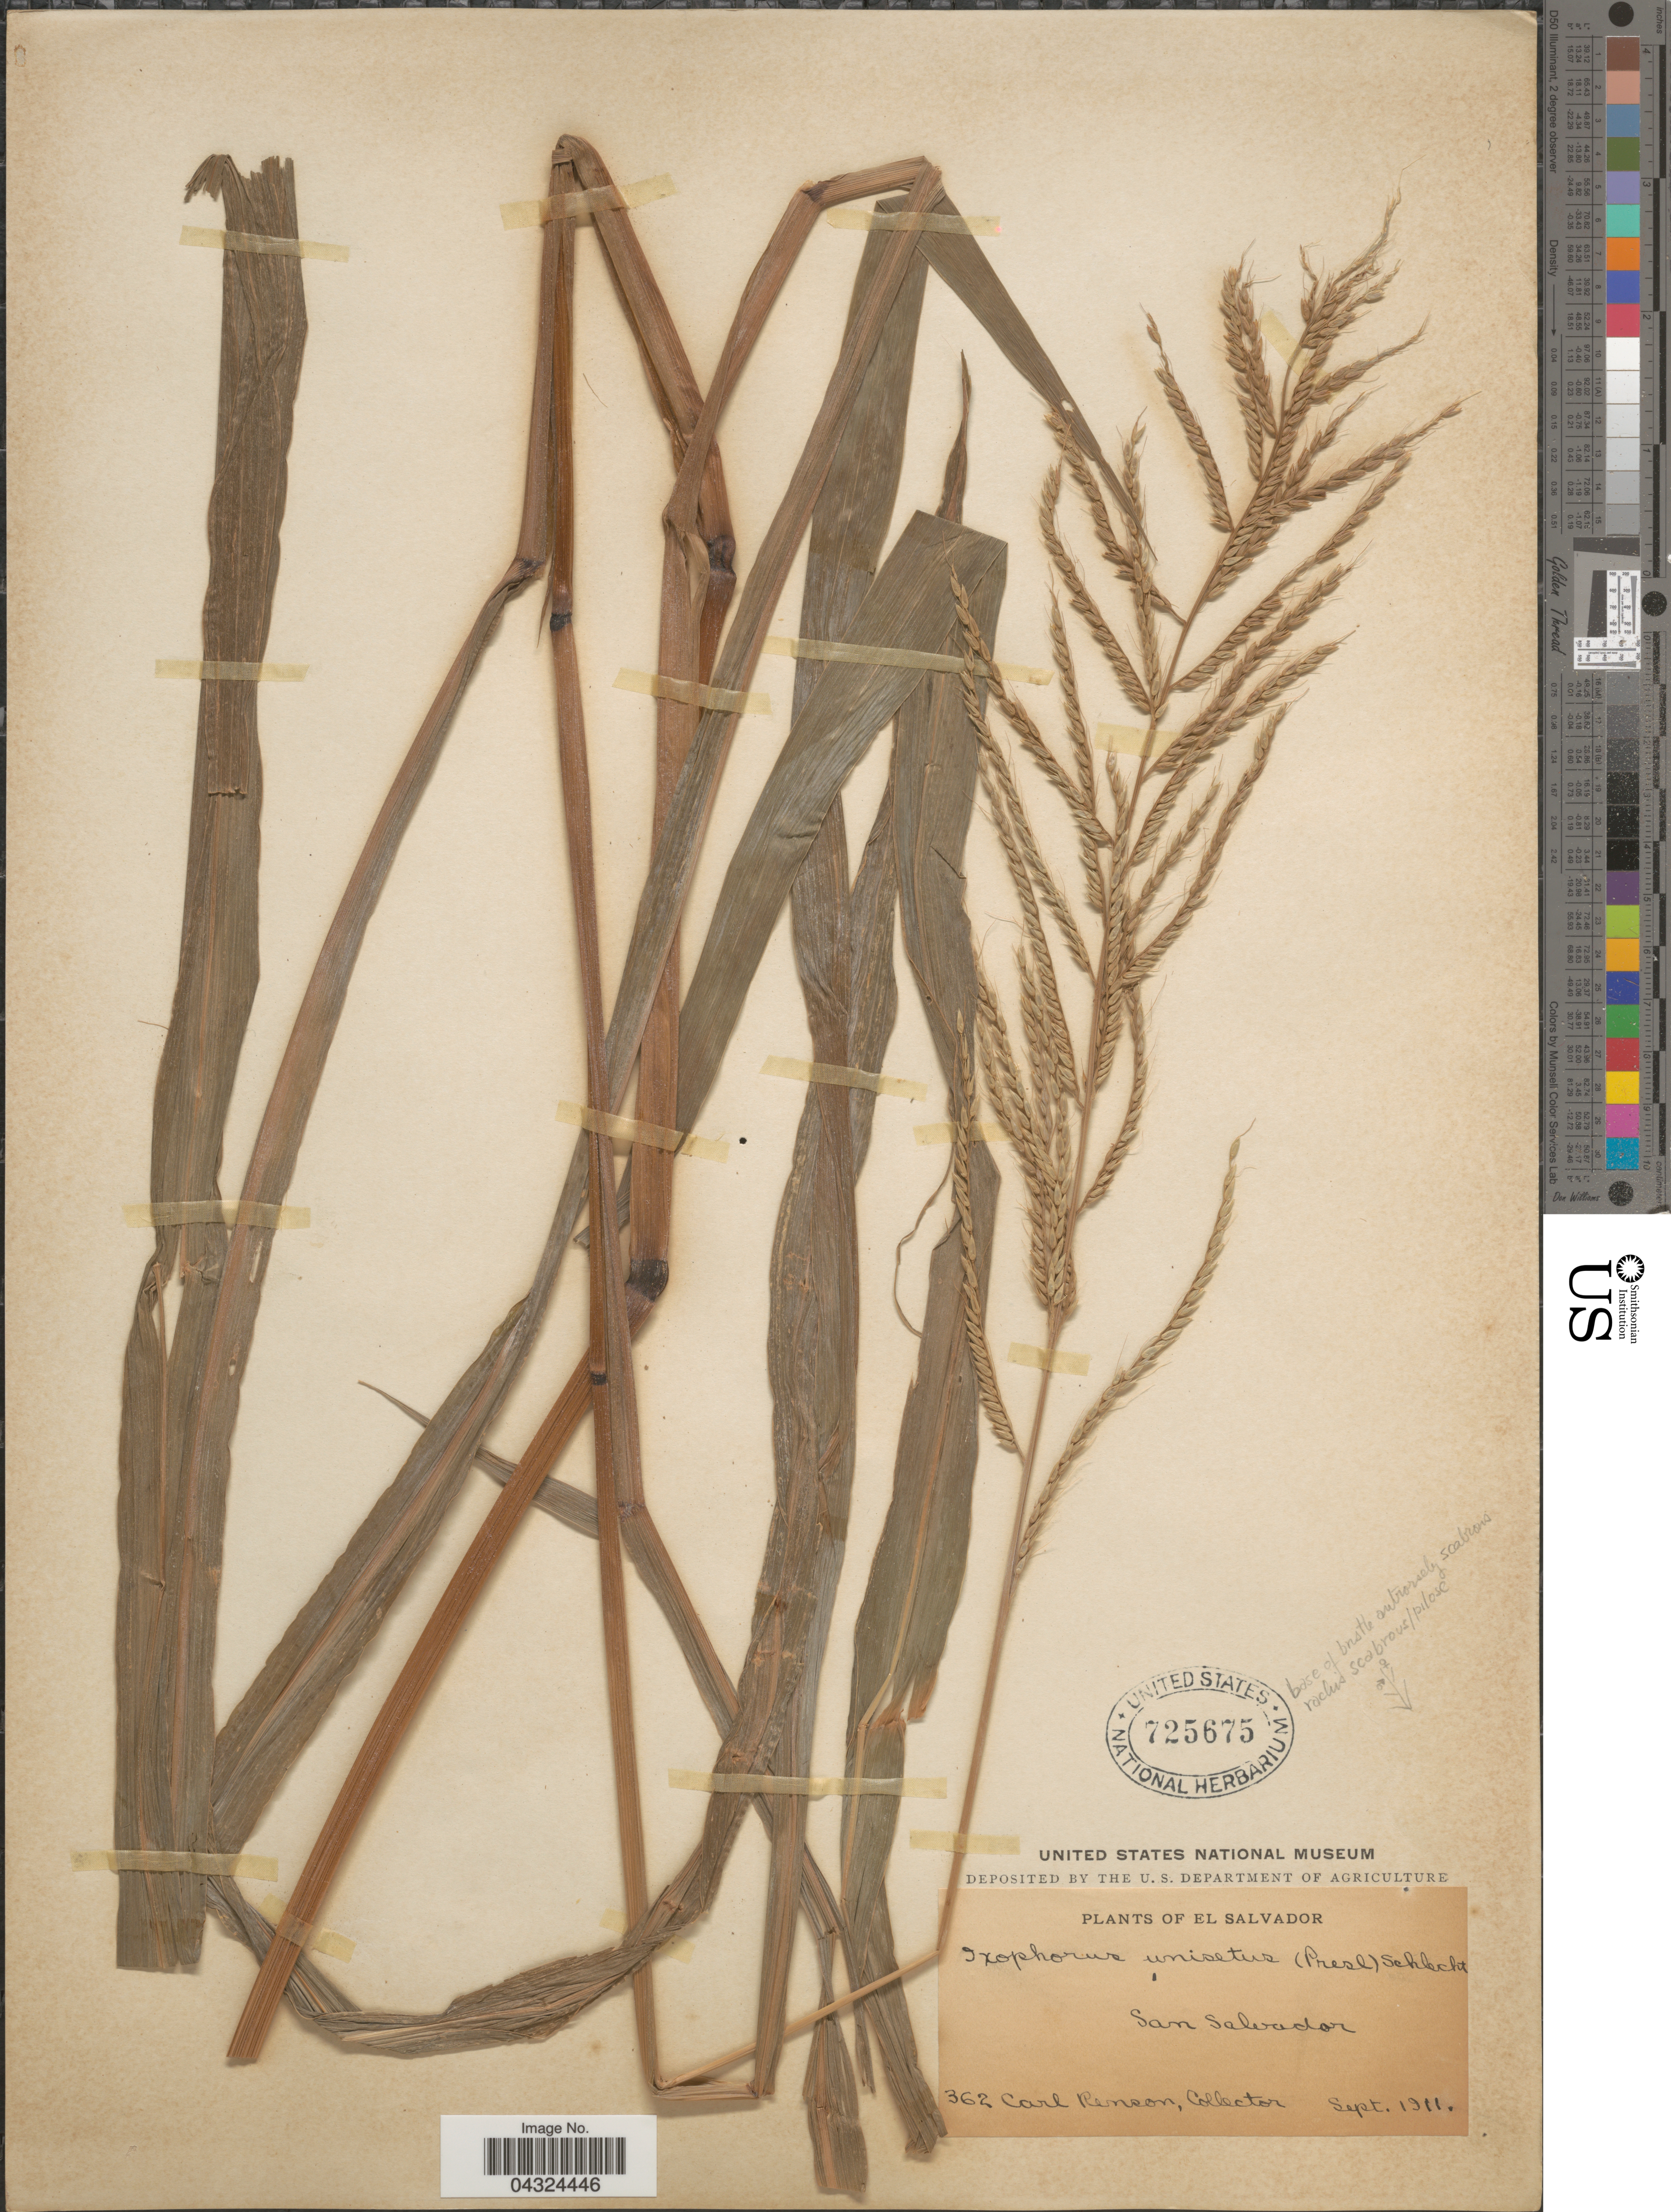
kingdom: Plantae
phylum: Tracheophyta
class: Liliopsida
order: Poales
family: Poaceae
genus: Ixophorus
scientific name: Ixophorus unisetus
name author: (J. Presl) Schltdl.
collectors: C. Renson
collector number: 362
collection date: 1911-09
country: El Salvador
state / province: San Salvador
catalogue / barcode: US 725675